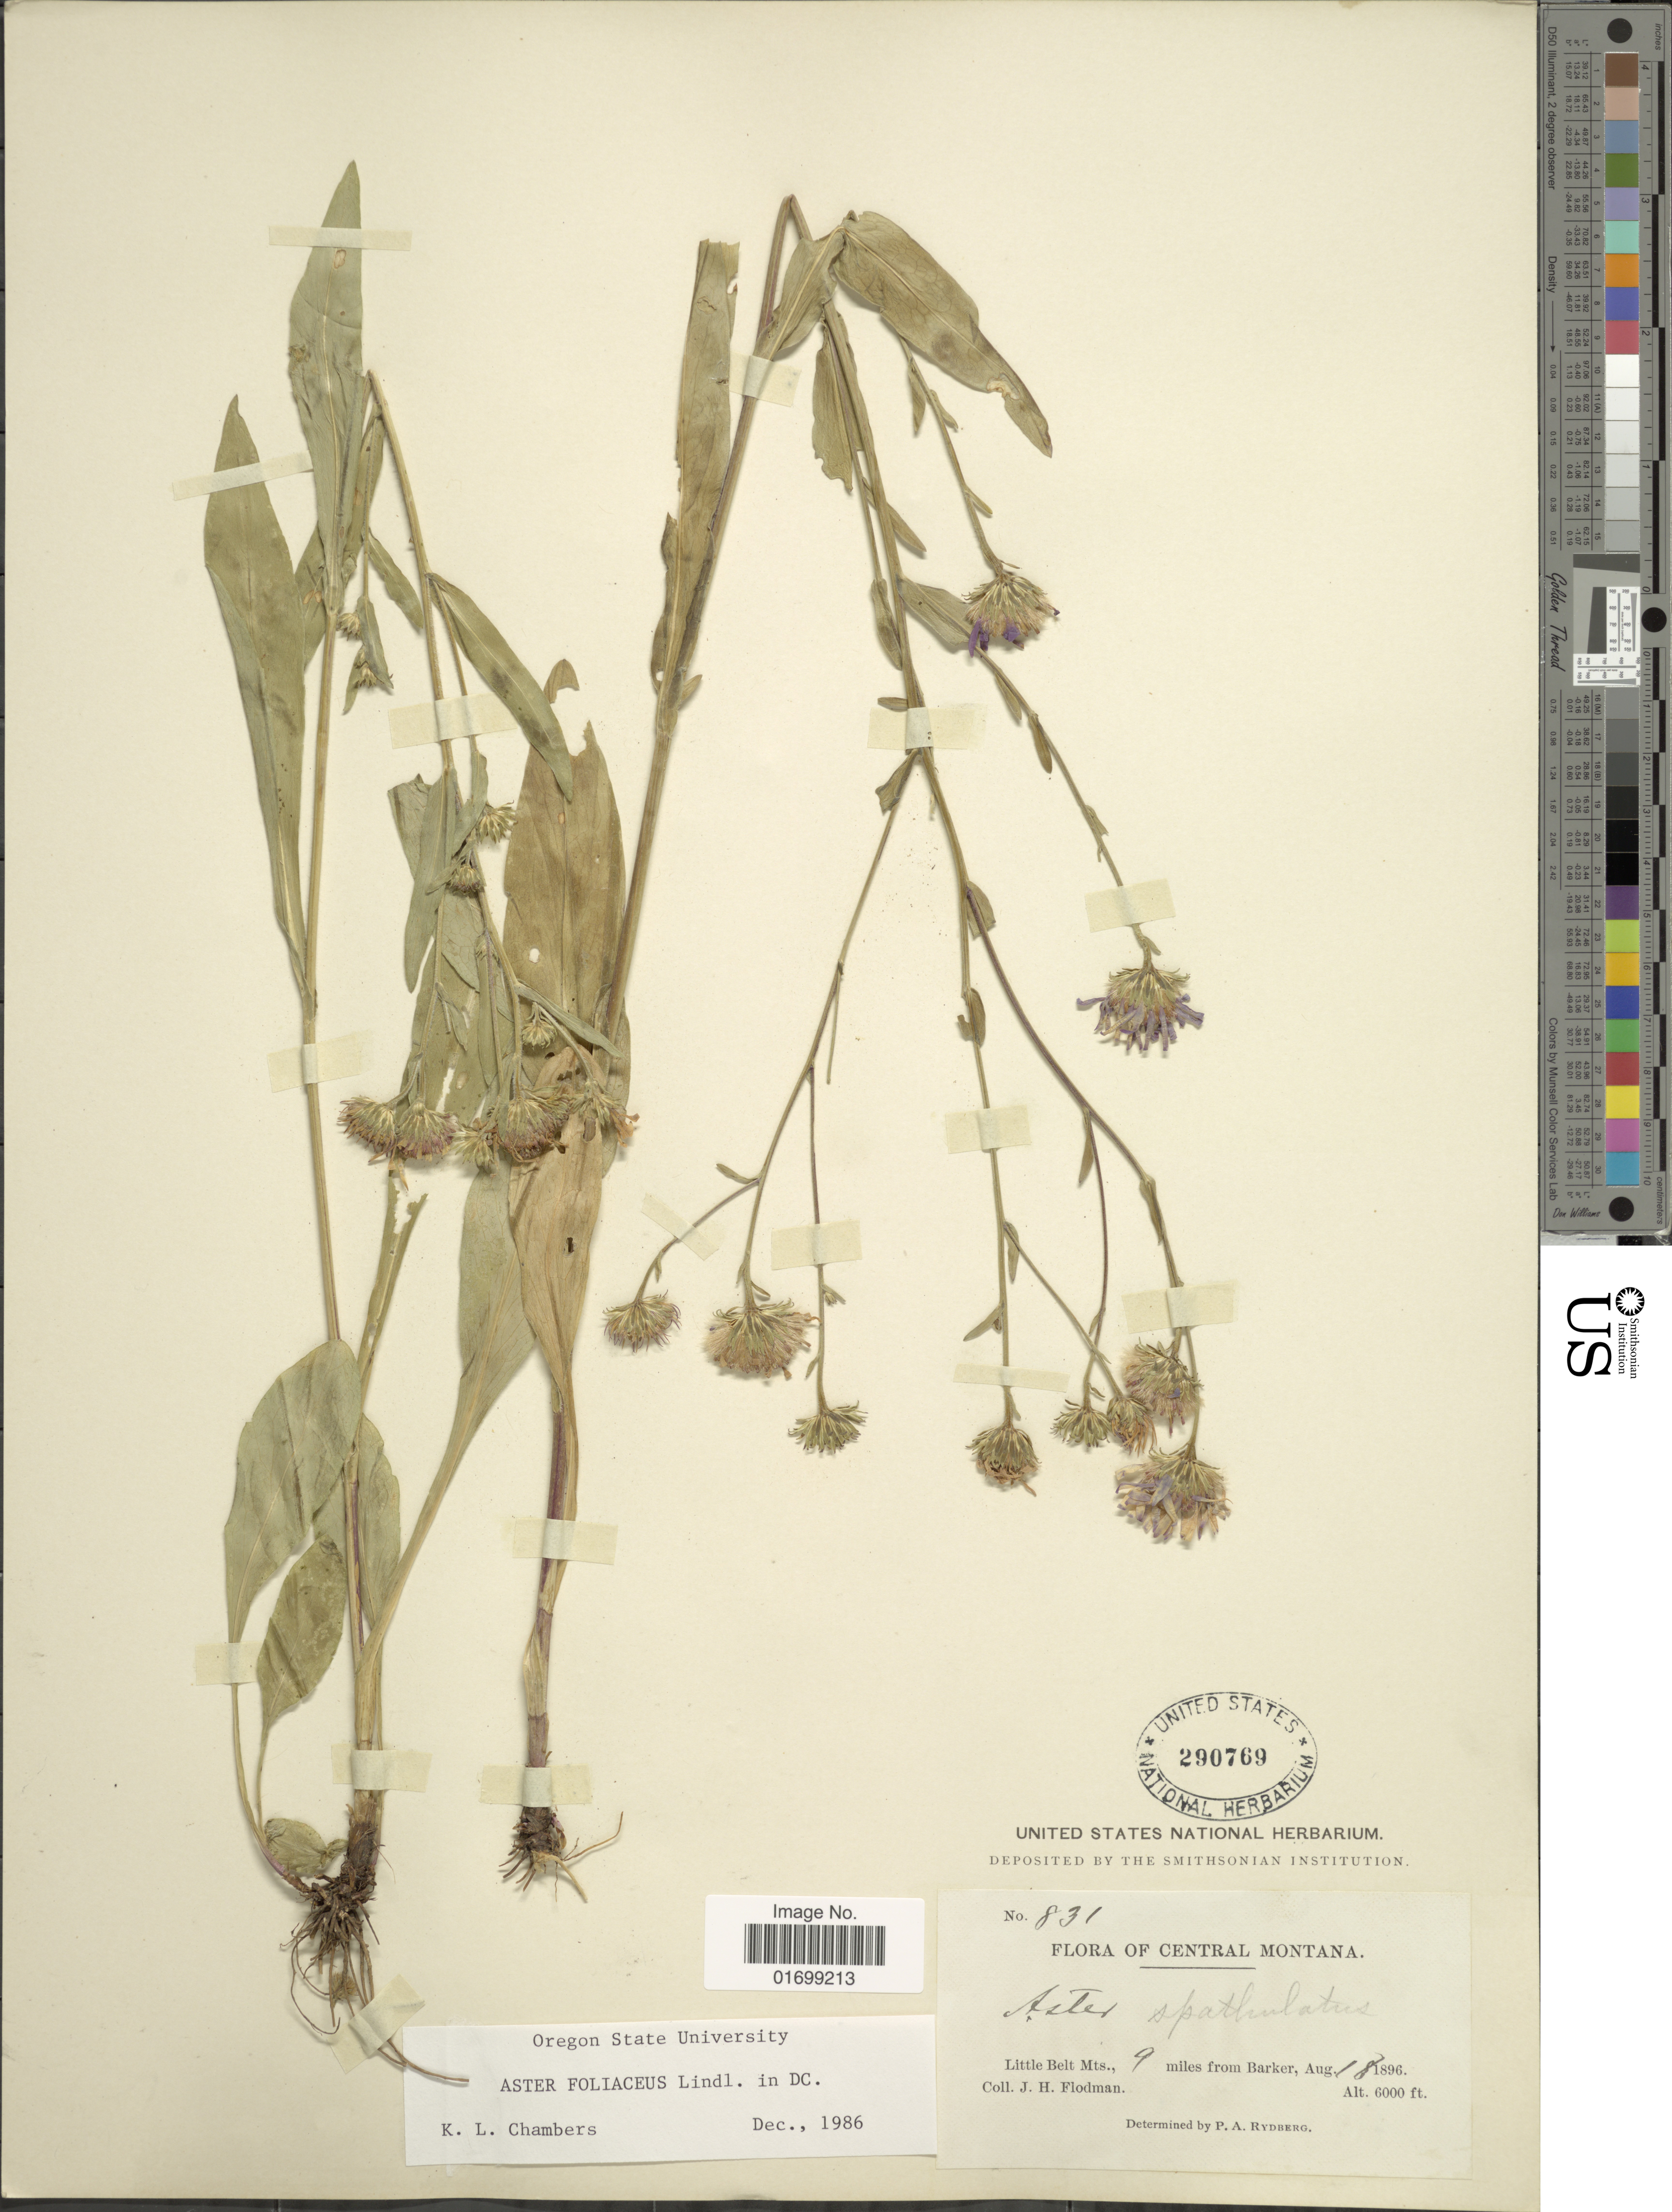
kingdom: Plantae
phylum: Tracheophyta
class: Magnoliopsida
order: Asterales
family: Asteraceae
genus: Symphyotrichum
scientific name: Symphyotrichum foliaceum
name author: (Lindl. ex DC.) G.L. Nesom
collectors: J. Flodman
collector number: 831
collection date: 1896-08-18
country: United States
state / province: Montana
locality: Central Montana, Little Belts Mts., 9 miles from Barker.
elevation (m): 1829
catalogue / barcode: US 290769